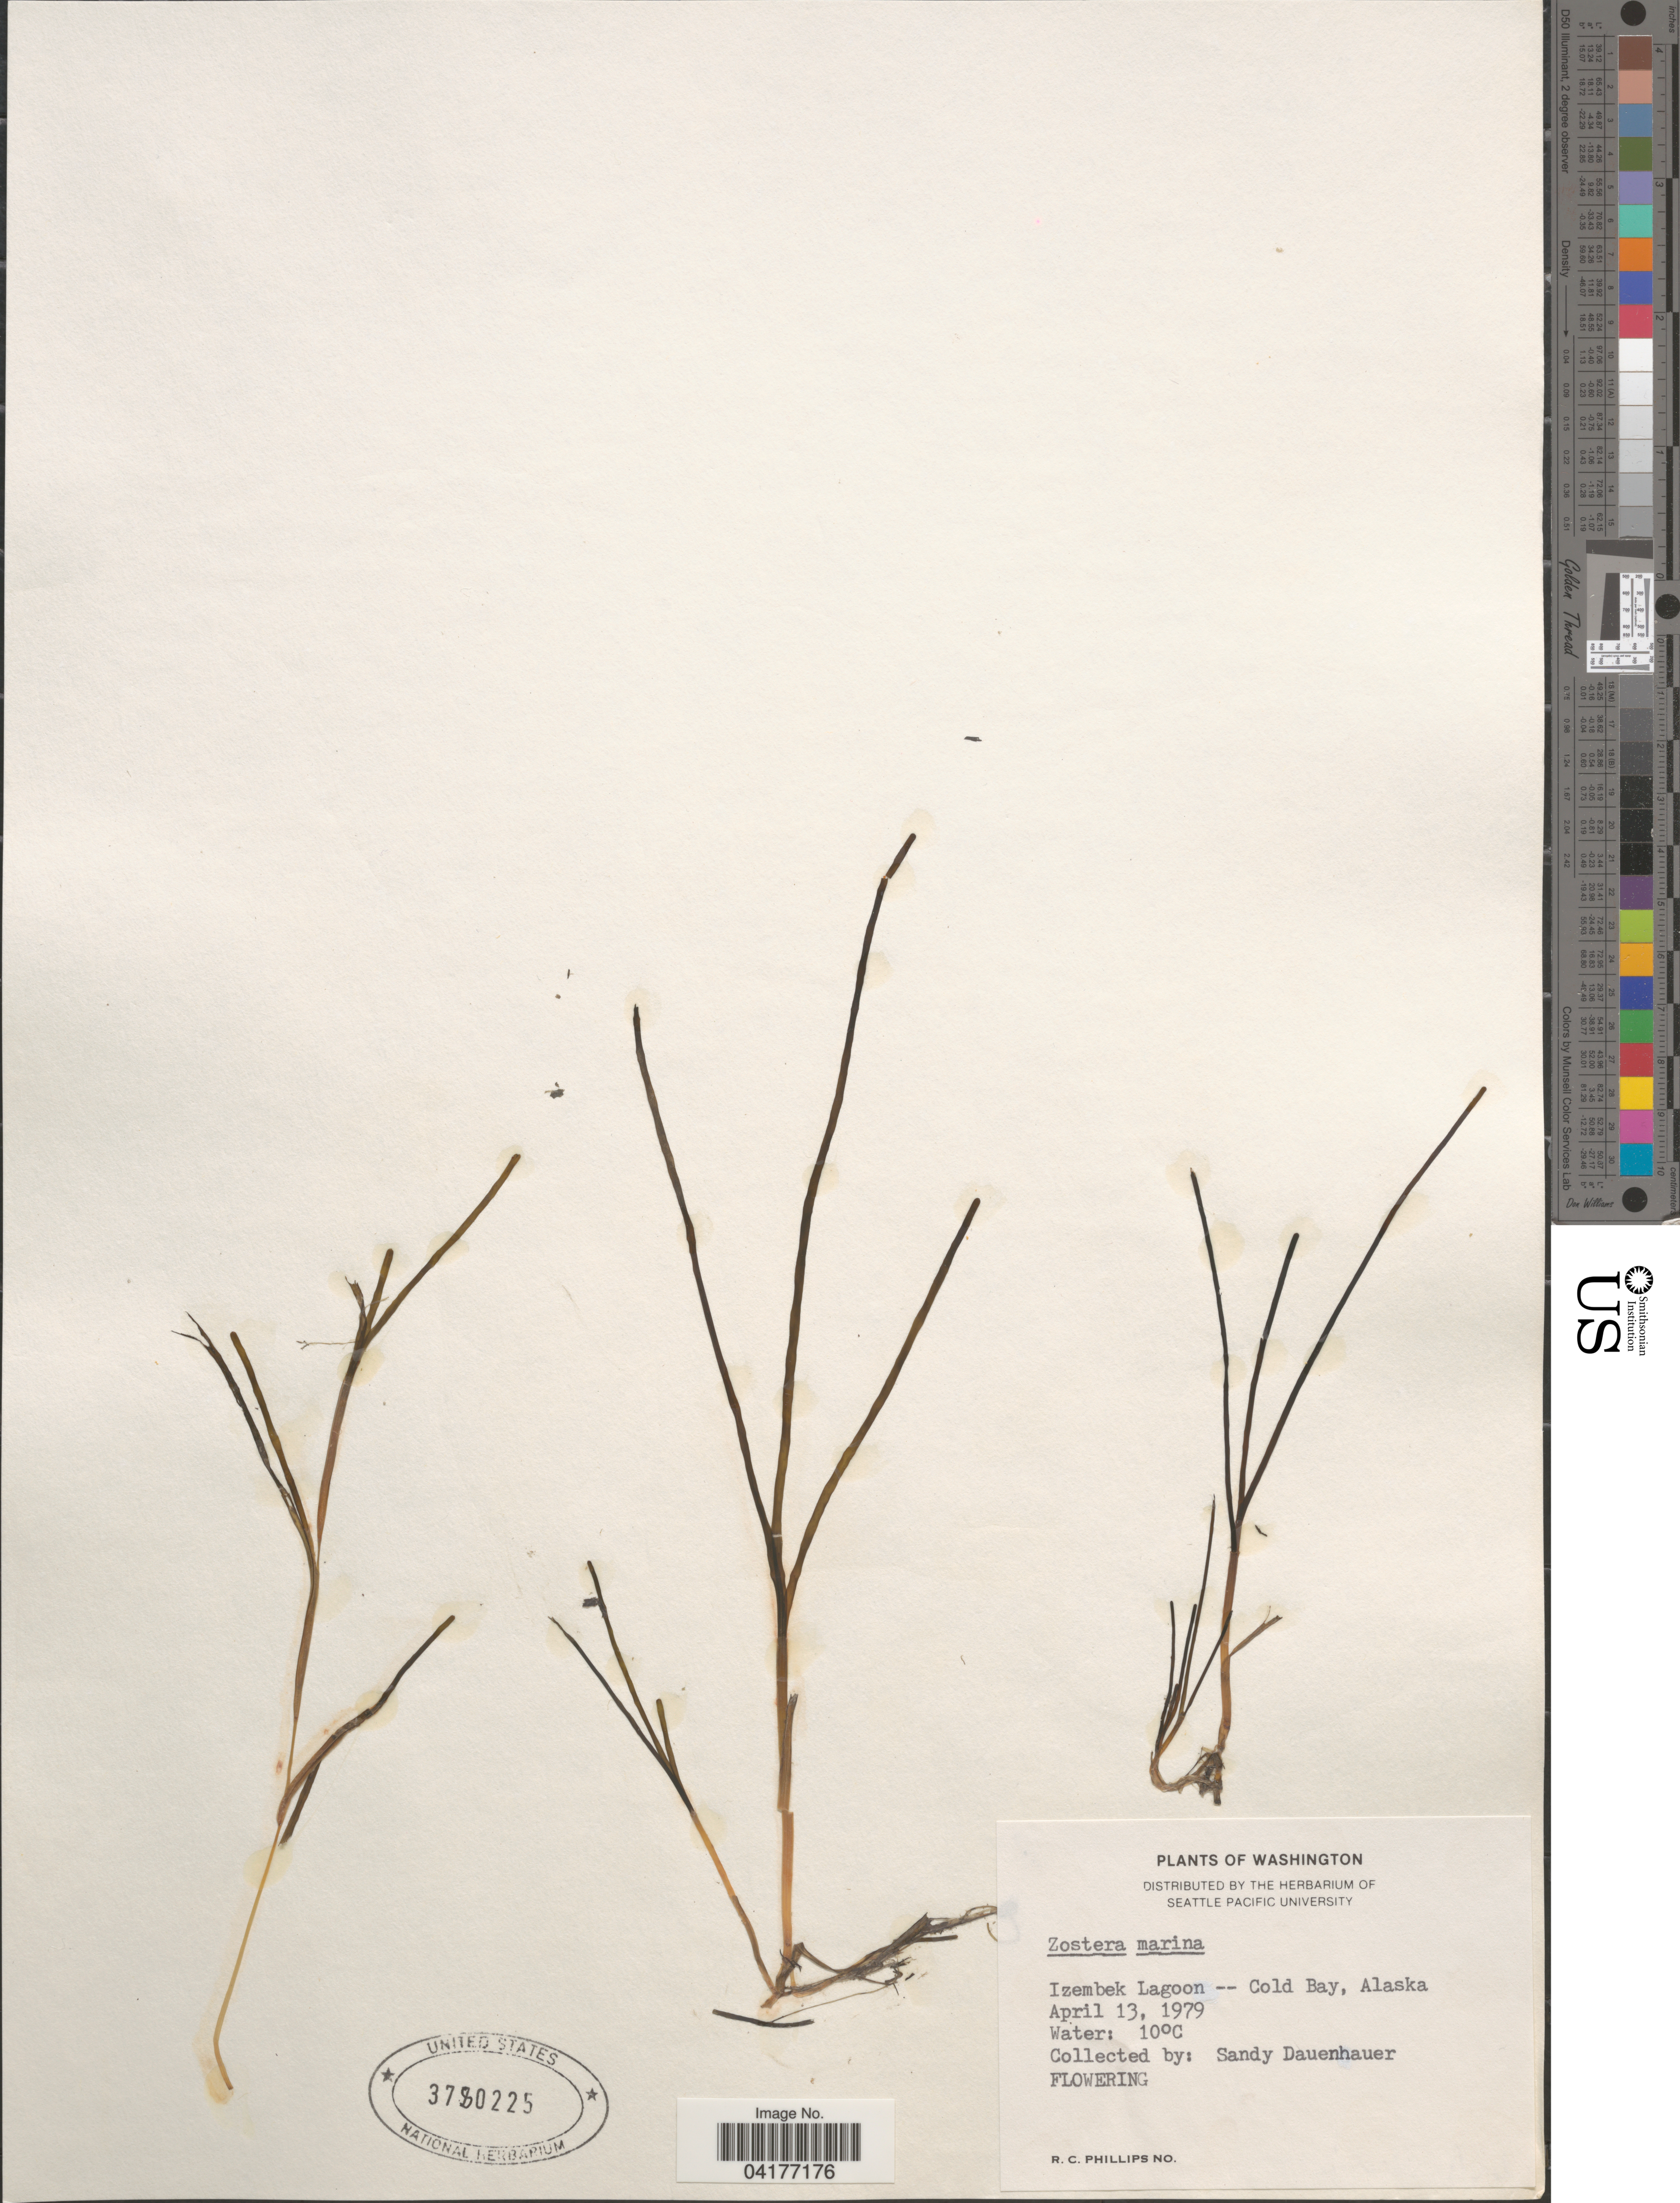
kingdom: Plantae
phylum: Tracheophyta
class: Liliopsida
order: Alismatales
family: Zosteraceae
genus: Zostera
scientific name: Zostera marina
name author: L.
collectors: S. Dauenhauer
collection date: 1979-04-13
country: United States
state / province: Alaska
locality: Izembek Lagoon -- Cold Bay.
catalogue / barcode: US 3780225